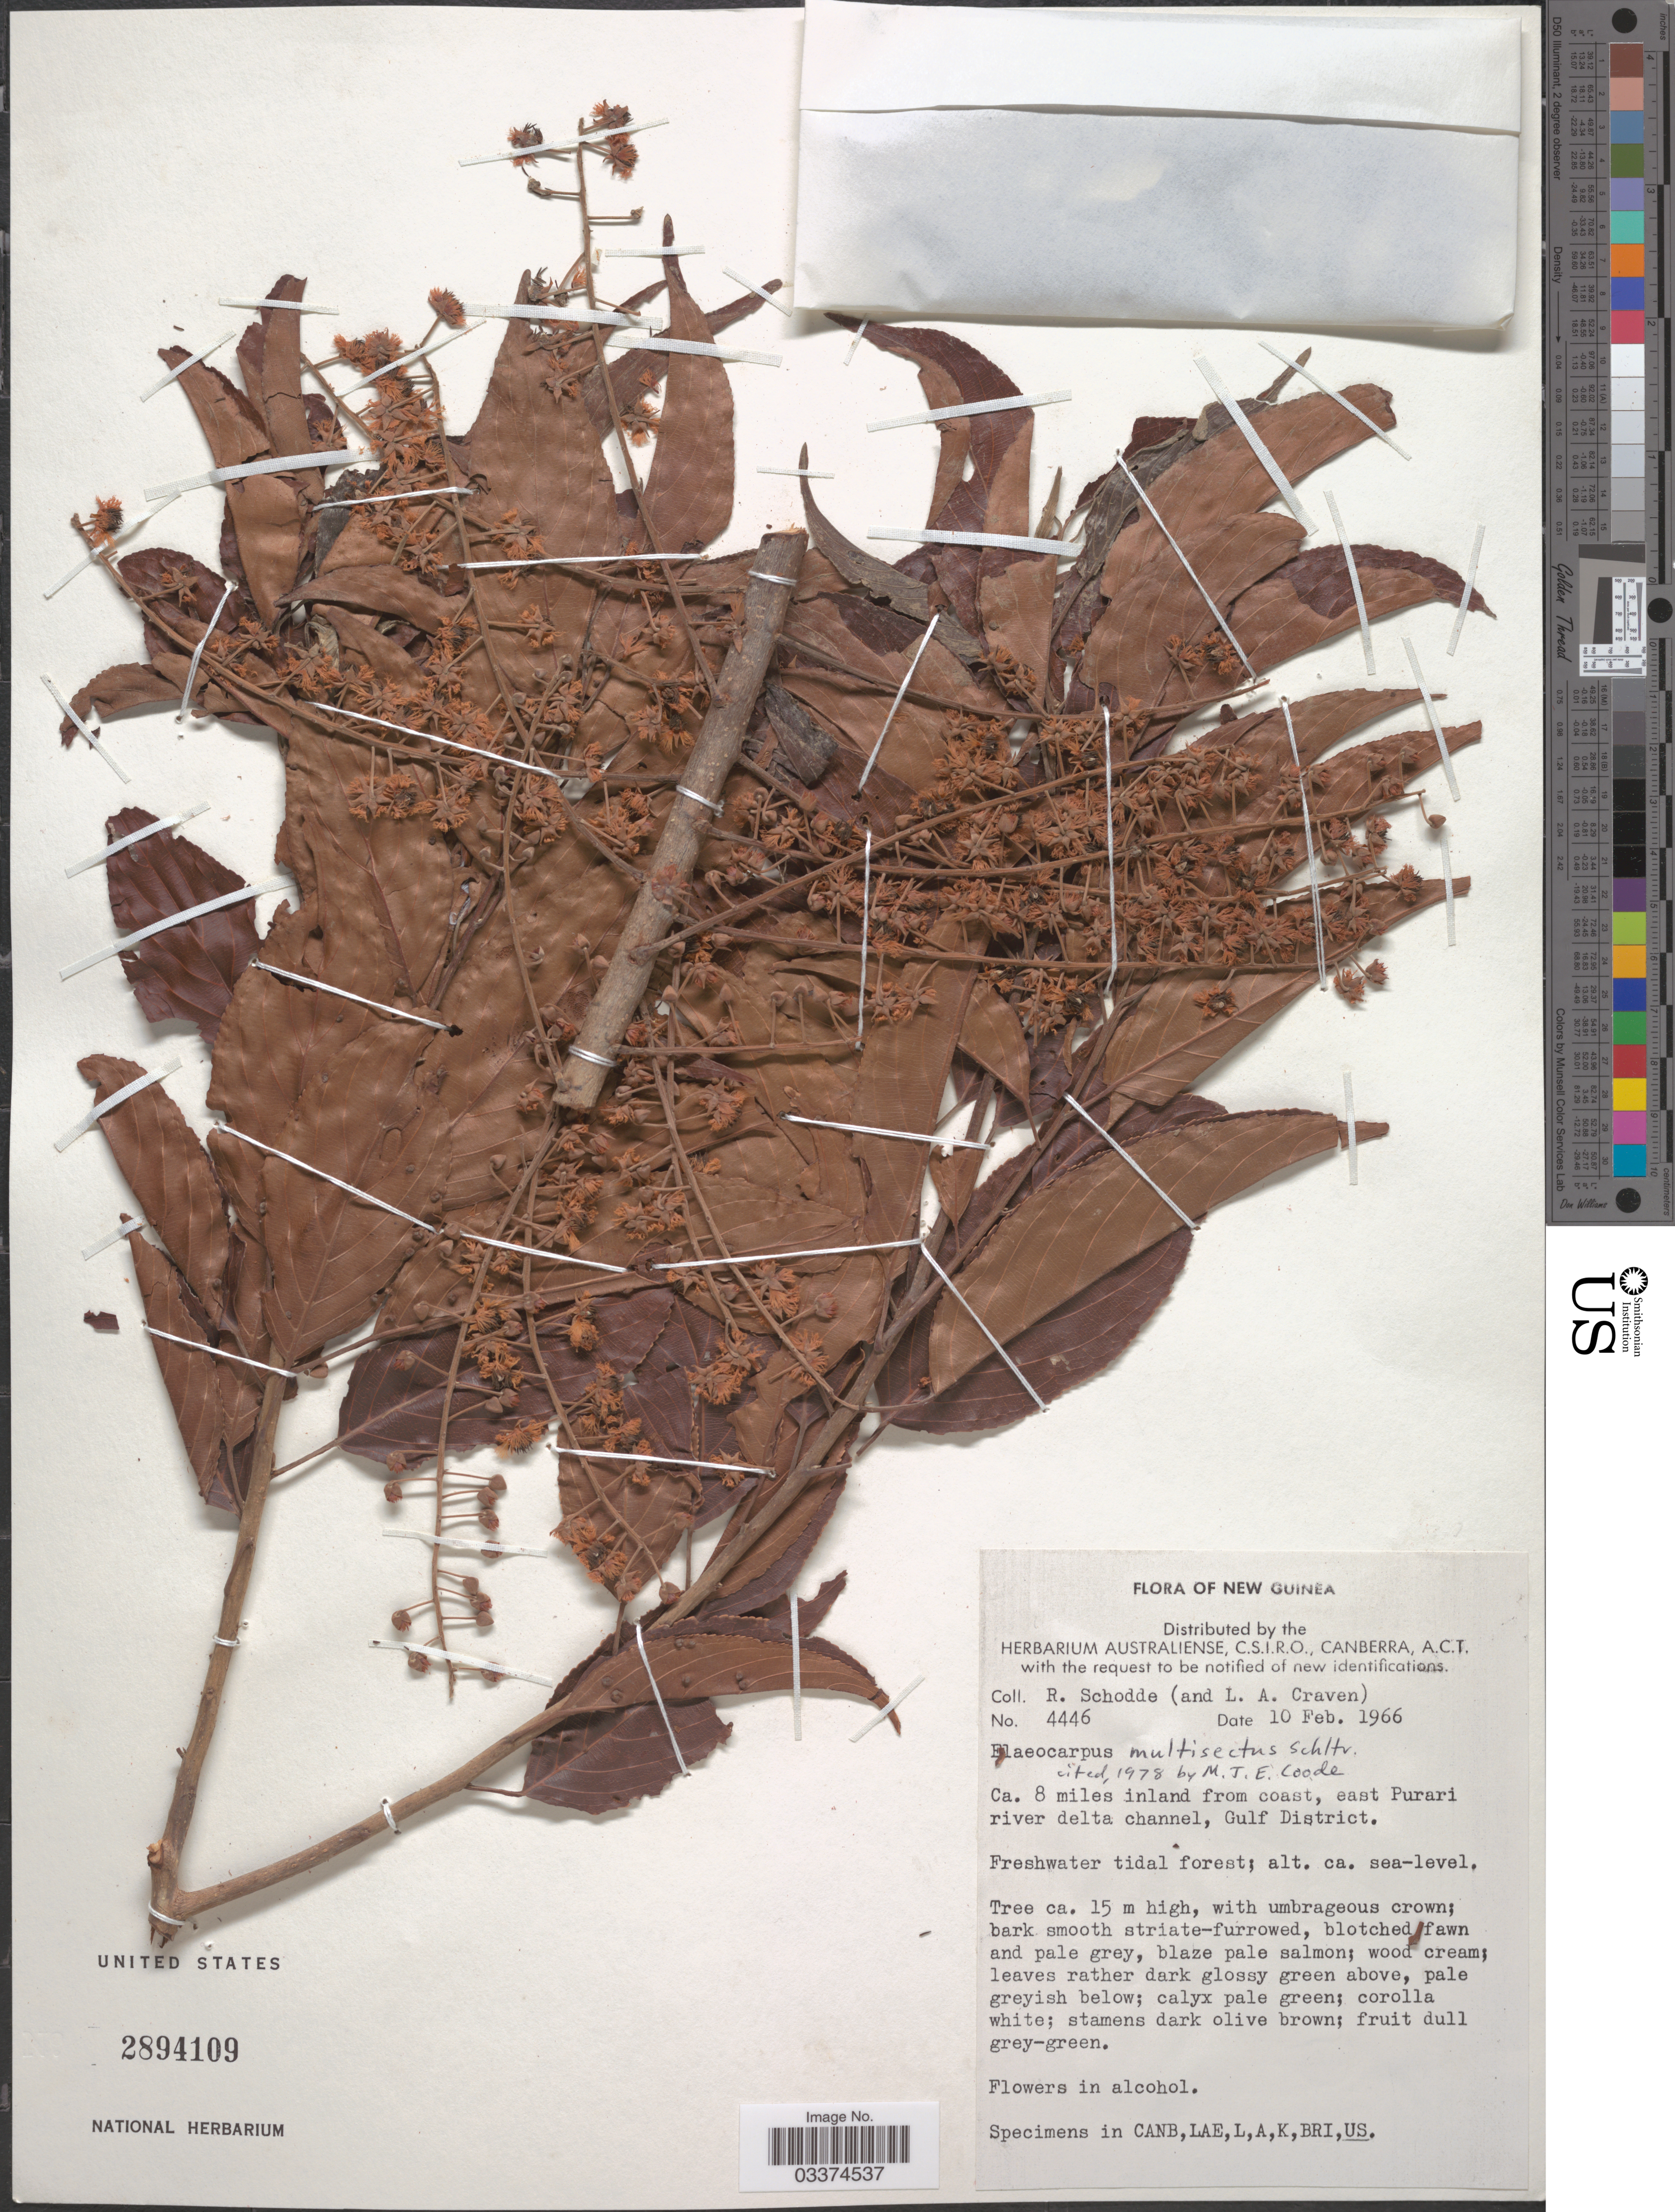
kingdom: Plantae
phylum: Tracheophyta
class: Magnoliopsida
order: Oxalidales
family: Elaeocarpaceae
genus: Elaeocarpus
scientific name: Elaeocarpus multisectus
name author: Schltr.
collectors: R. Schodde & L. A. Craven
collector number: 4446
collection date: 1966-02-10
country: Papua New Guinea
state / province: Gulf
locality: New Guinea, Ca. 8 miles inland from coast, east Purari river delta channel, Gulf District.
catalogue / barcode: US 2894109